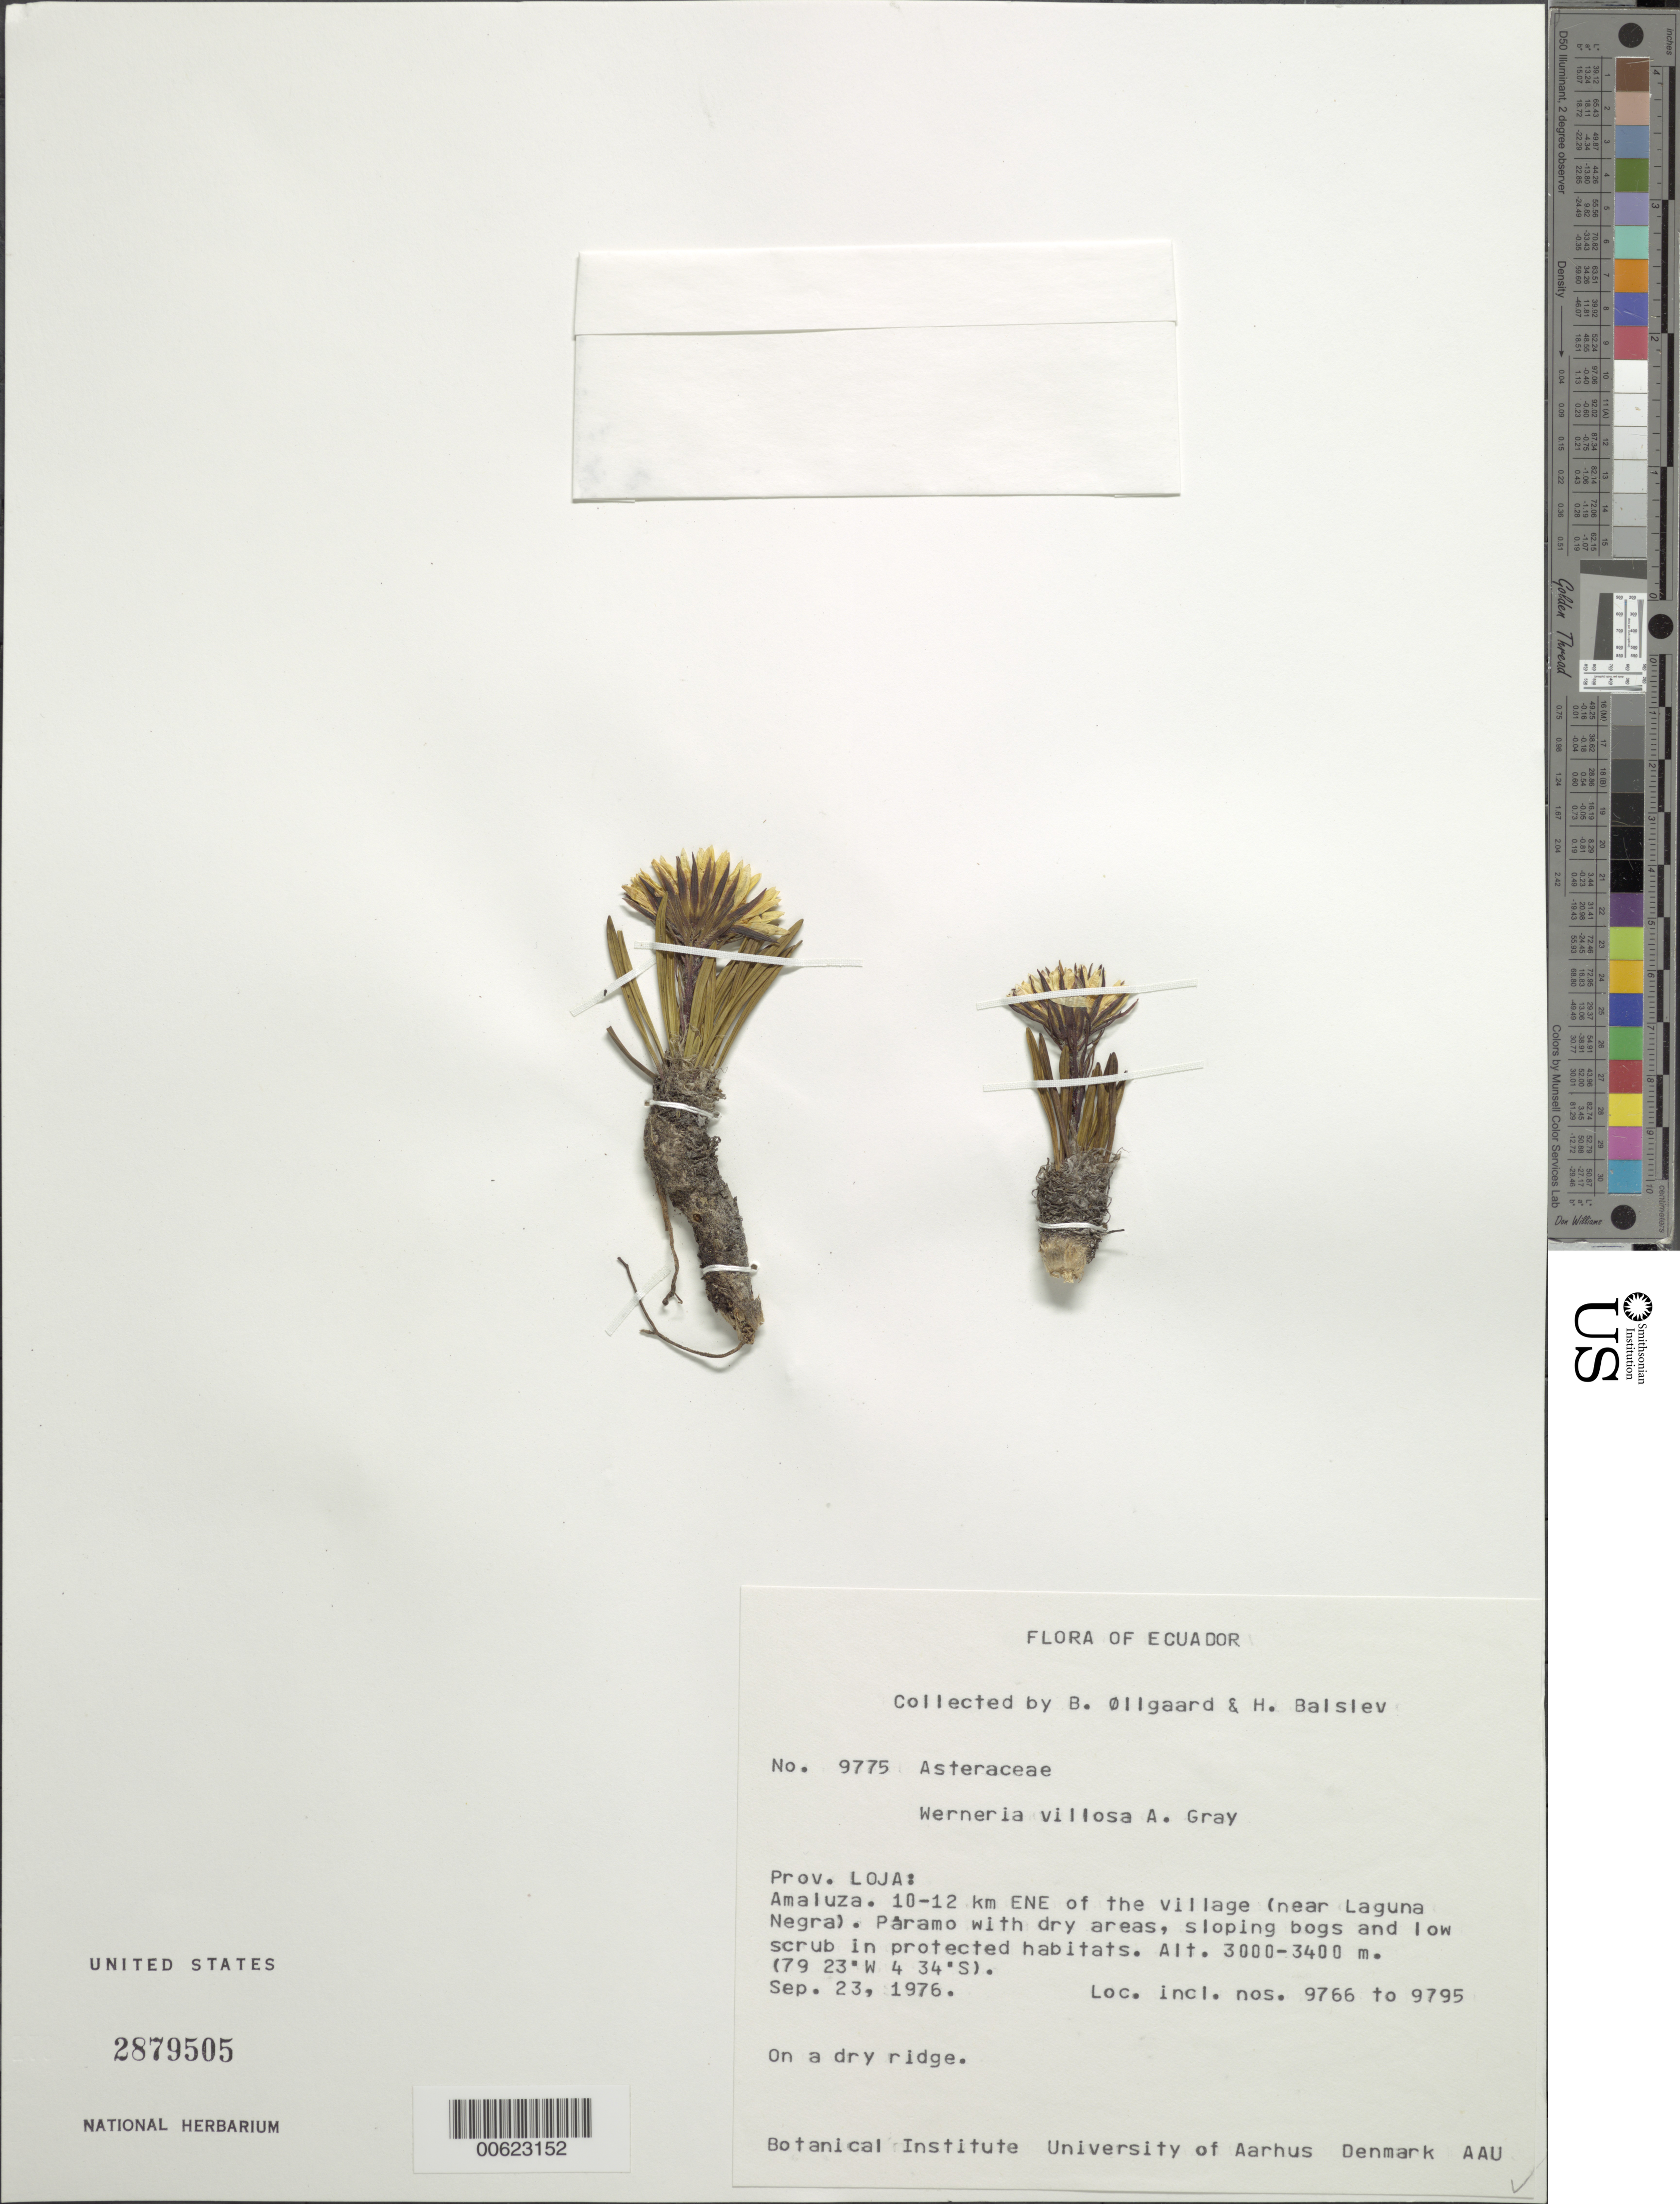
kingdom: Plantae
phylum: Tracheophyta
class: Magnoliopsida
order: Asterales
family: Asteraceae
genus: Werneria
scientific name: Werneria pumila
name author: Kunth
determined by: Calvo, Joel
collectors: L. Mille & H. Balslev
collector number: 9775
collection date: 1976-09-22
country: Ecuador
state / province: Loja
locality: Amaluza. 10-12 km ENE of the village (near Laguna Negra)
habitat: Páramo with dry areas, sloping bogs and low scrub in protected habitats. On a dry ridge.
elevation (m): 3000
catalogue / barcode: US 2879505